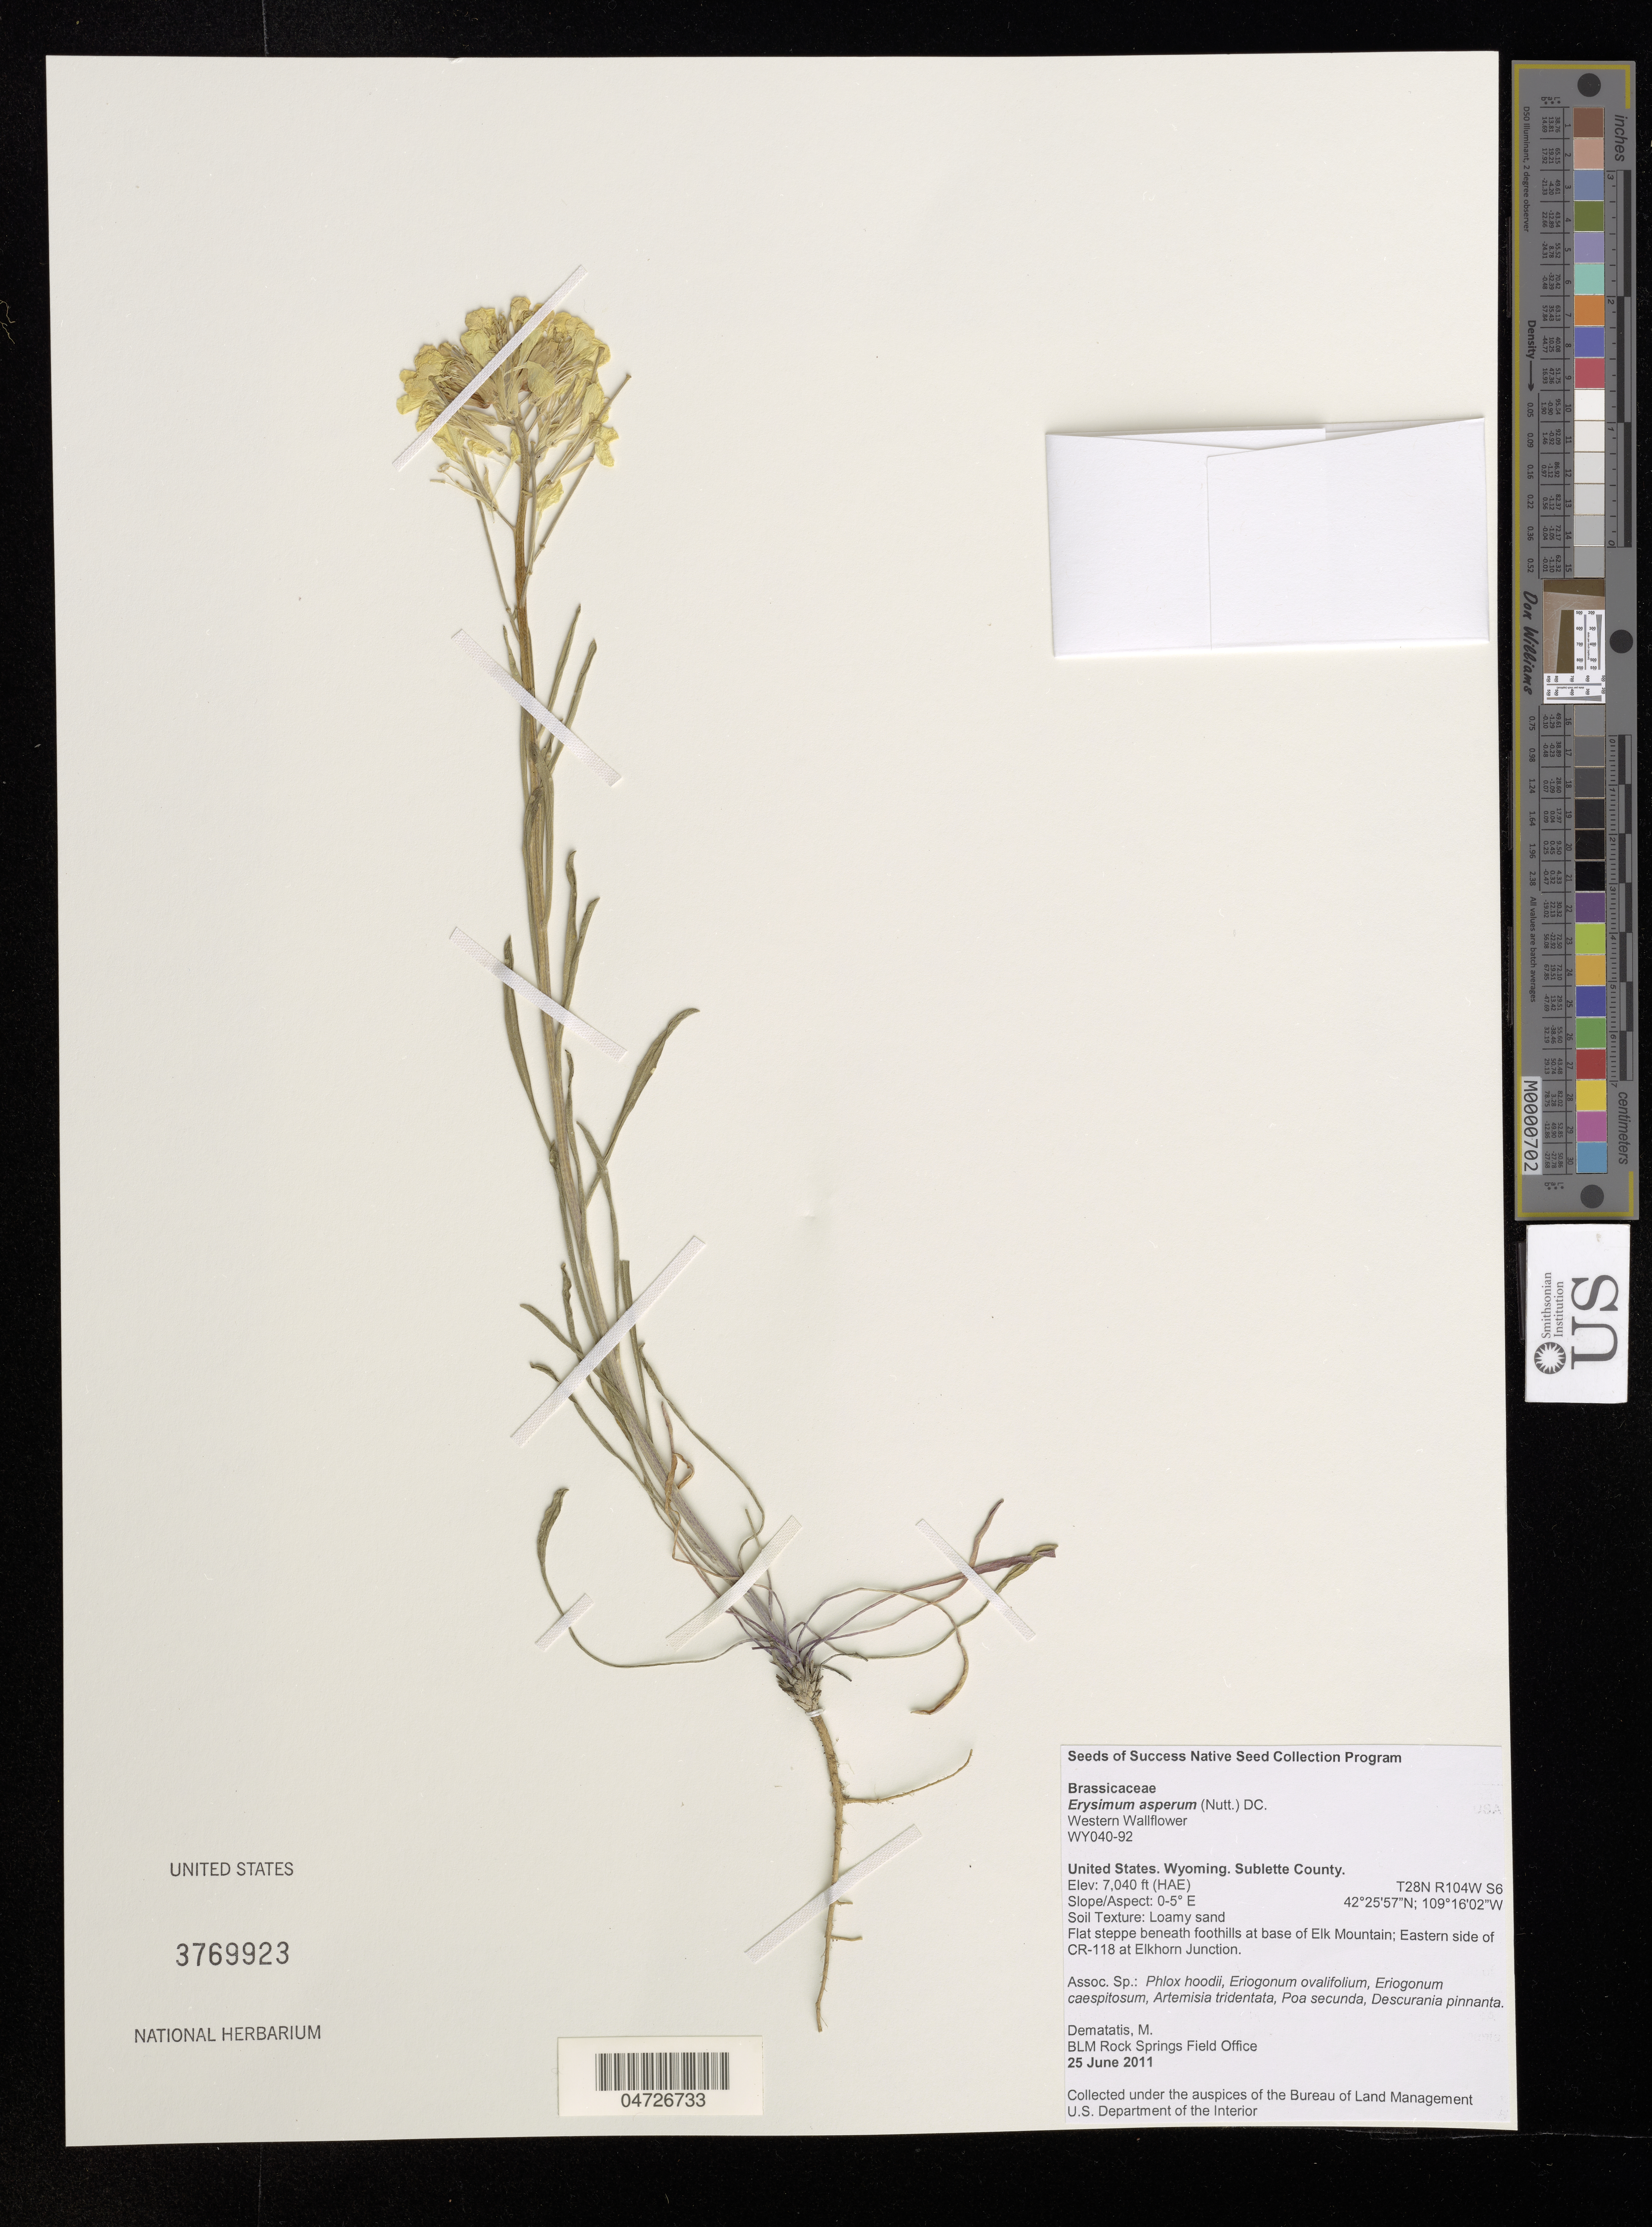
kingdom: Plantae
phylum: Tracheophyta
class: Magnoliopsida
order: Brassicales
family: Brassicaceae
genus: Erysimum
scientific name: Erysimum asperum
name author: (Nutt.) DC.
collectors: M. Dematatis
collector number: WY040-92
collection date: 2011-06-25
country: United States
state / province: Wyoming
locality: Sublette County.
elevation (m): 2146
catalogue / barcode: US 3769923